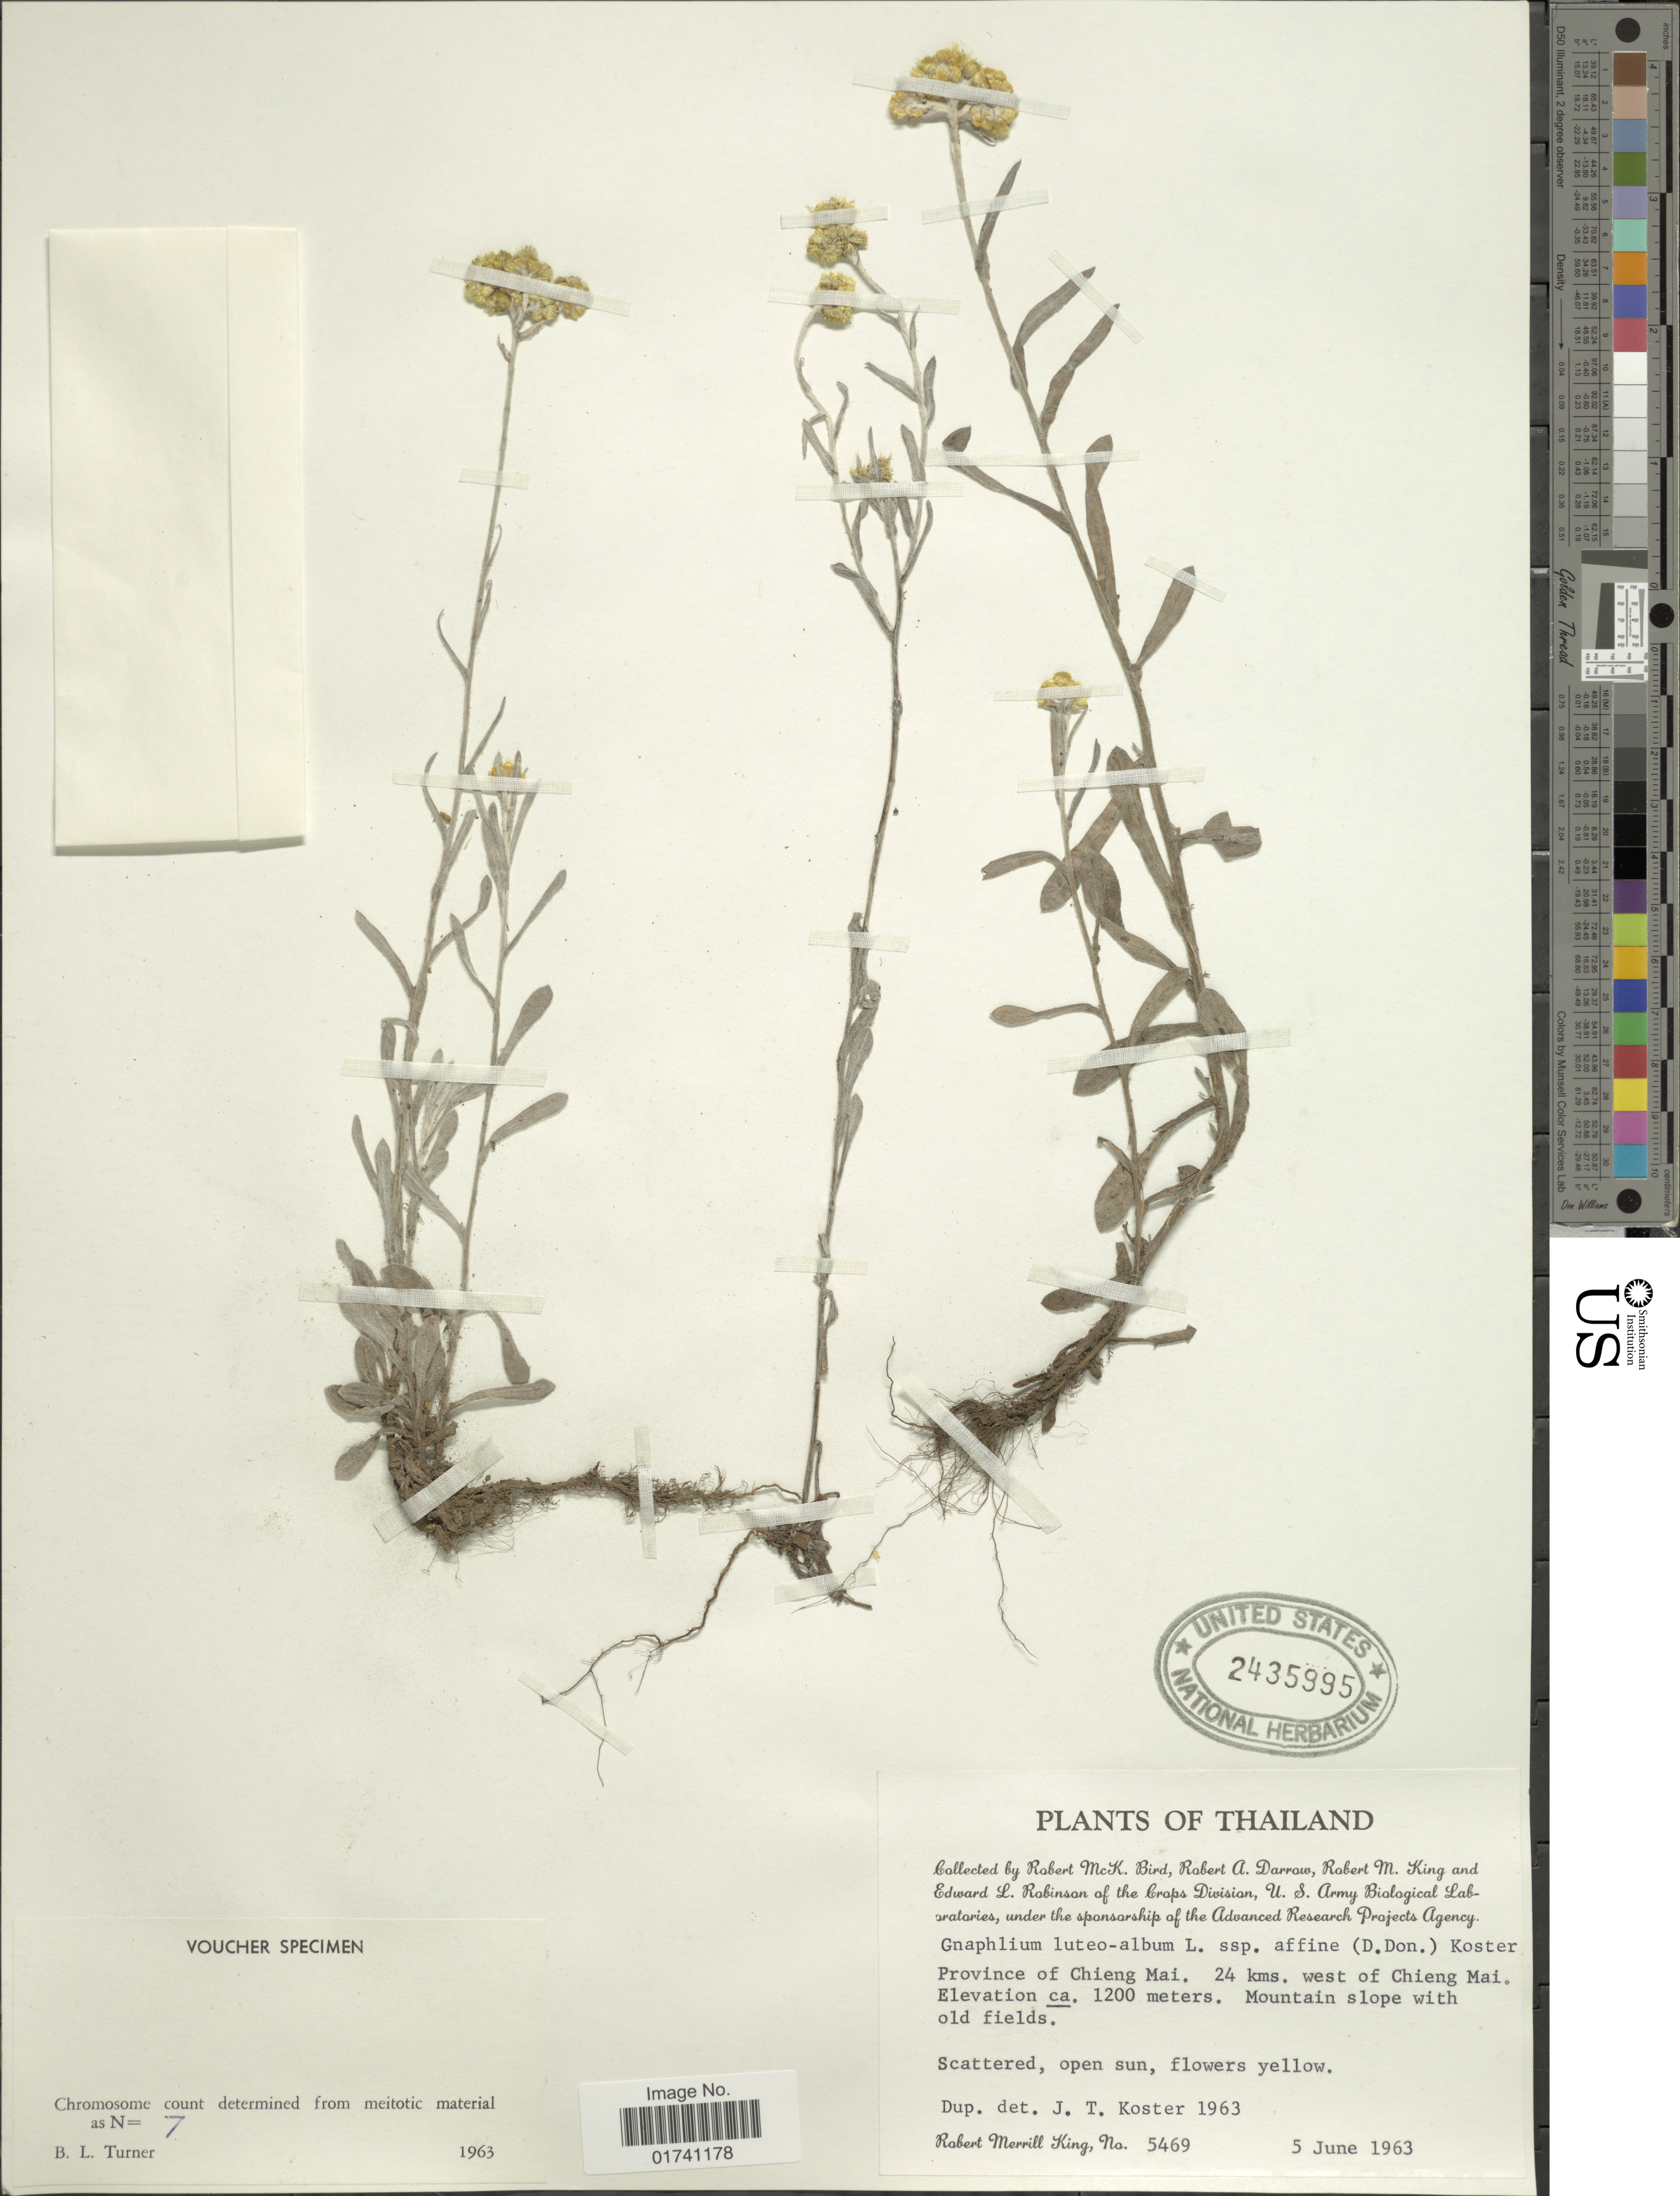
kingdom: Plantae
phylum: Tracheophyta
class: Magnoliopsida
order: Asterales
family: Asteraceae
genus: Laphangium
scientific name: Laphangium affine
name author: (D. Don) Tzvelev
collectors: R. M. King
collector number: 5469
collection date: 1963-06-05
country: Thailand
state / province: Chiang Mai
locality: Province of Chieng Mai. 24 kms, west of Chieng Mai.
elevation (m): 1200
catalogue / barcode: US 2435995